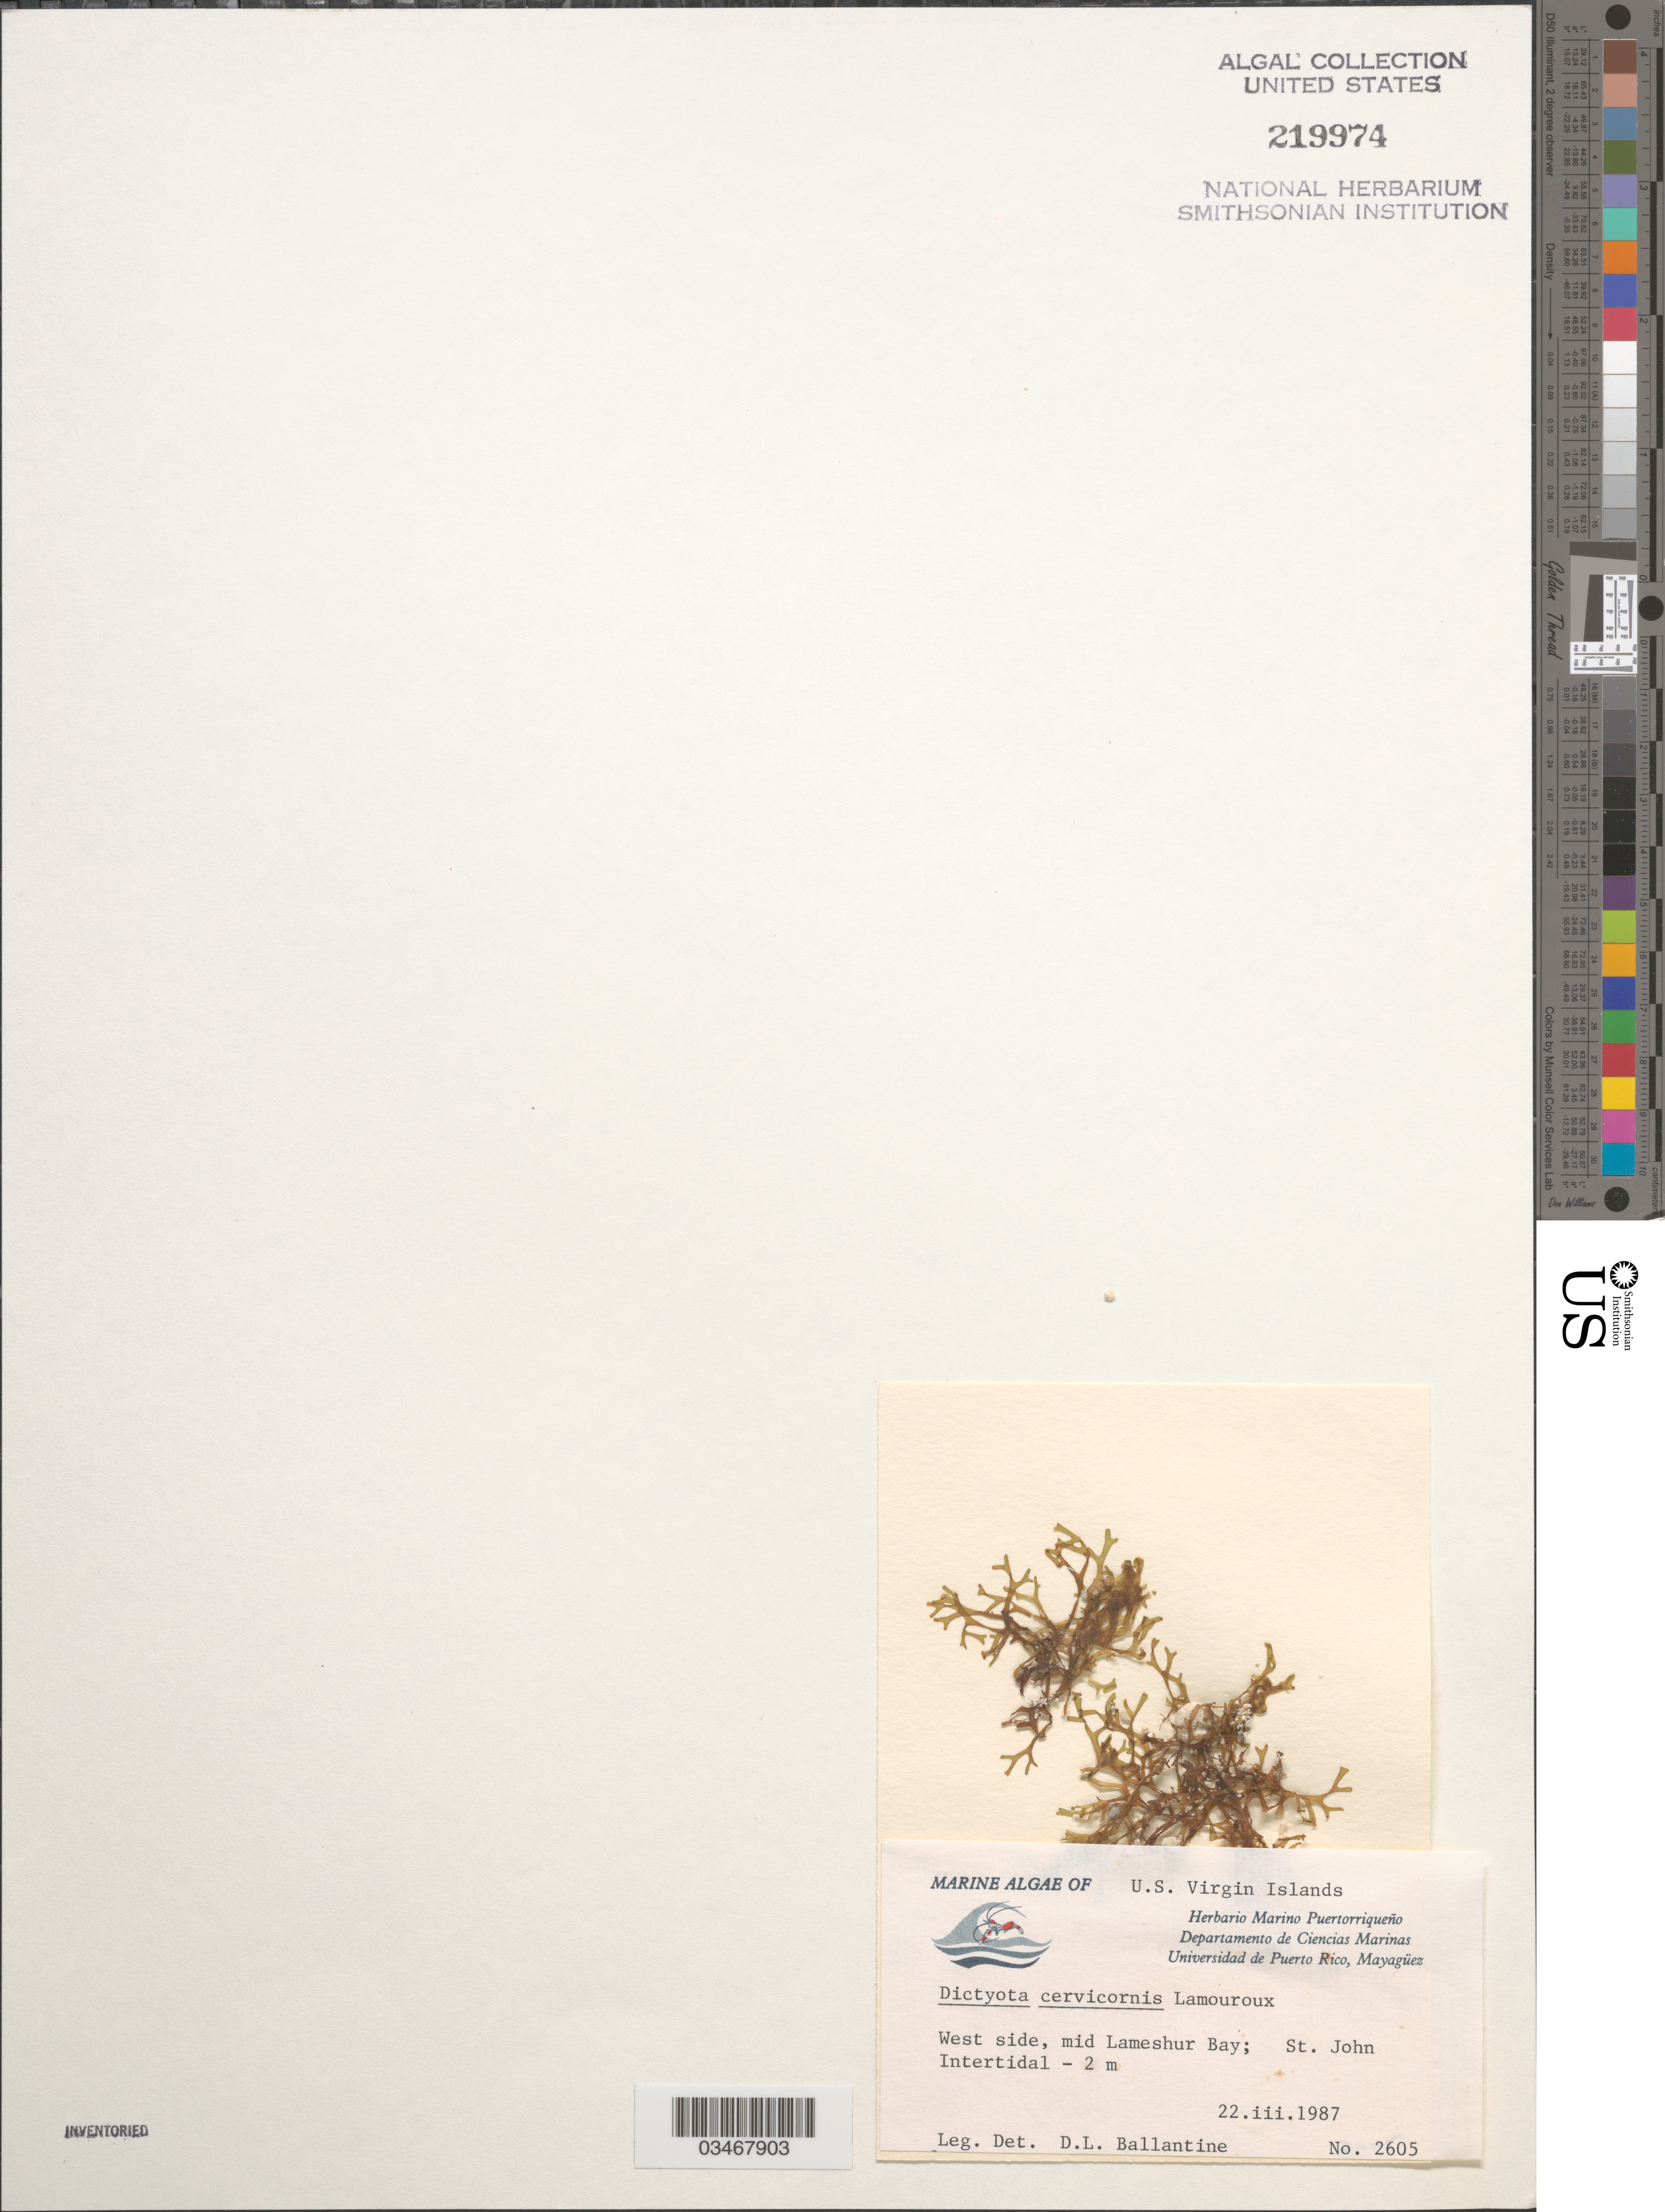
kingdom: Chromista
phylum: Ochrophyta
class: Phaeophyceae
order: Dictyotales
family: Dictyotaceae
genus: Dictyota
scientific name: Dictyota cervicornis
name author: Kütz.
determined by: Ballantine, D. L.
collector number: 2605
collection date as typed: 22 Mar 1987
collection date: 1987-03-22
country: U.S. Virgin Islands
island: St. John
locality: West side mid Lameshur Bay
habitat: Intertidal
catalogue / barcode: US 219974